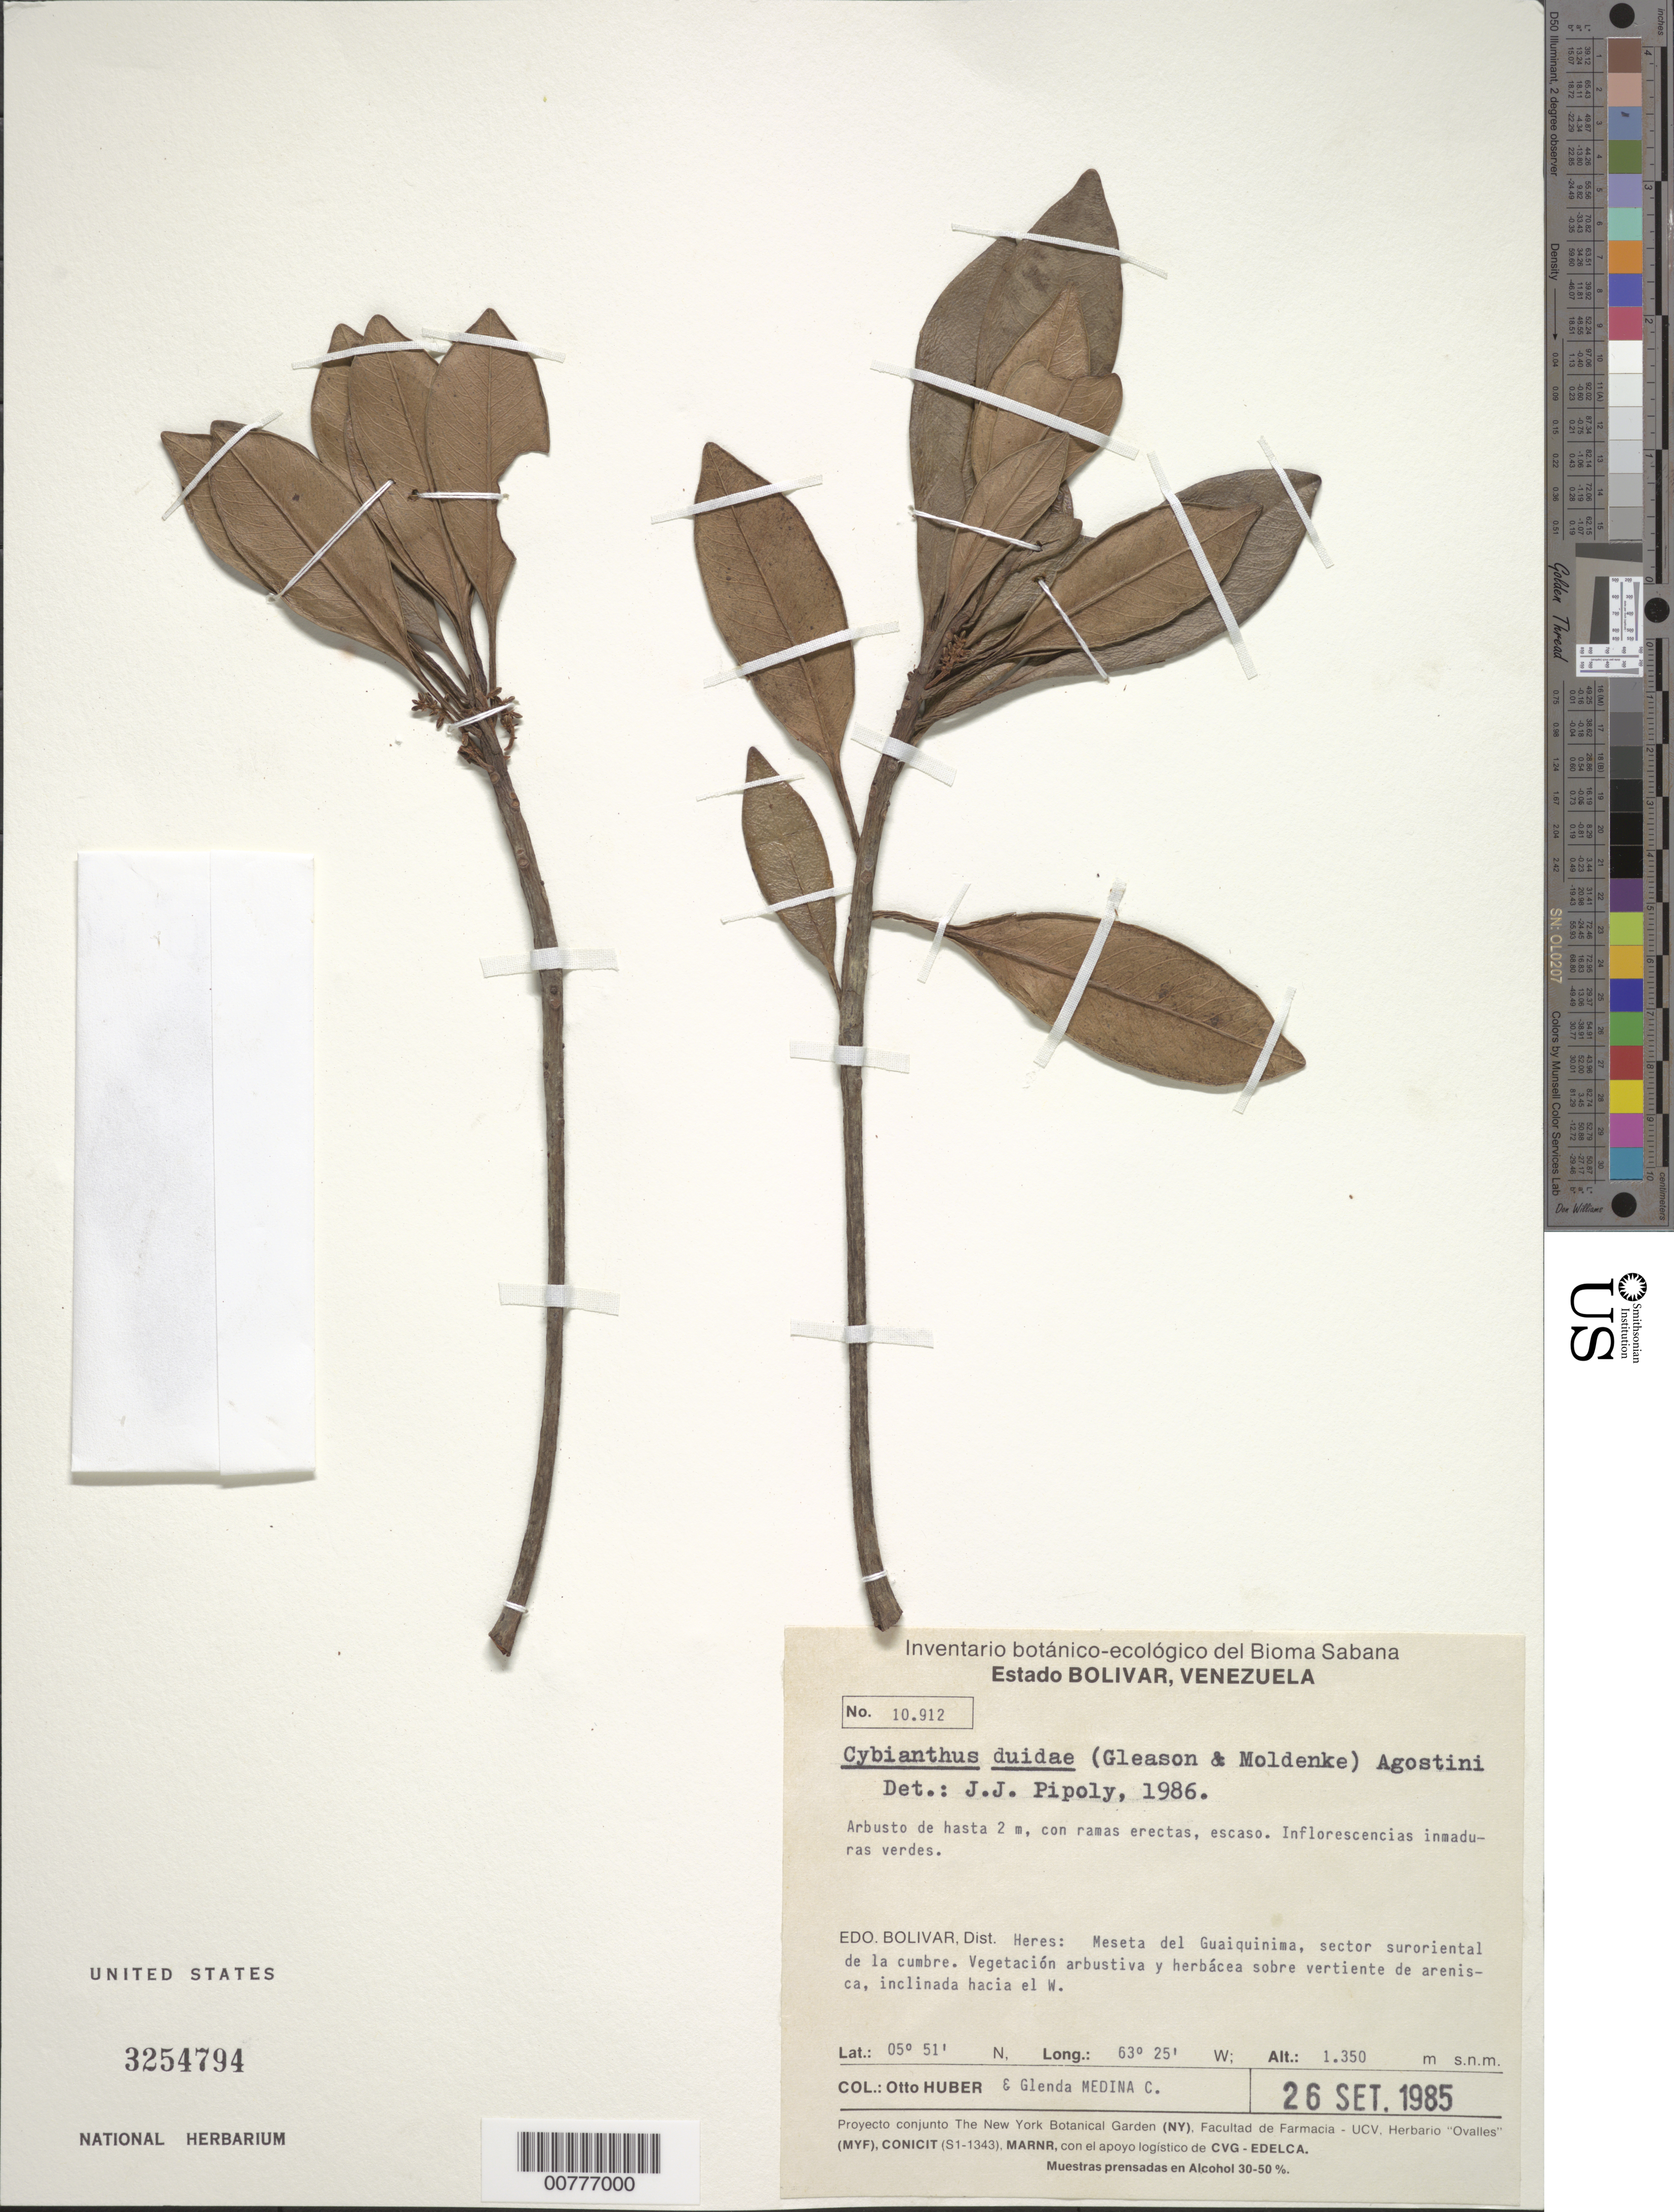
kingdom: Plantae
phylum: Tracheophyta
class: Magnoliopsida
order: Ericales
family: Primulaceae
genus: Cybianthus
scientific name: Cybianthus duidae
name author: (Gleason & Moldenke) G. Agostini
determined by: Pipoly, J. J., III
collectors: O. Huber & G. Medina C.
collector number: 10912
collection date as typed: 26-Sep-85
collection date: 1985-09-26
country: Venezuela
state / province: Bolívar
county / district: Heres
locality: Meseta del Guaiquinima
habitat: Vegetación arbustiva y hervacea sobre vertiente de arenisca, inclinada hacia el W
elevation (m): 1350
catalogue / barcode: US 3254794